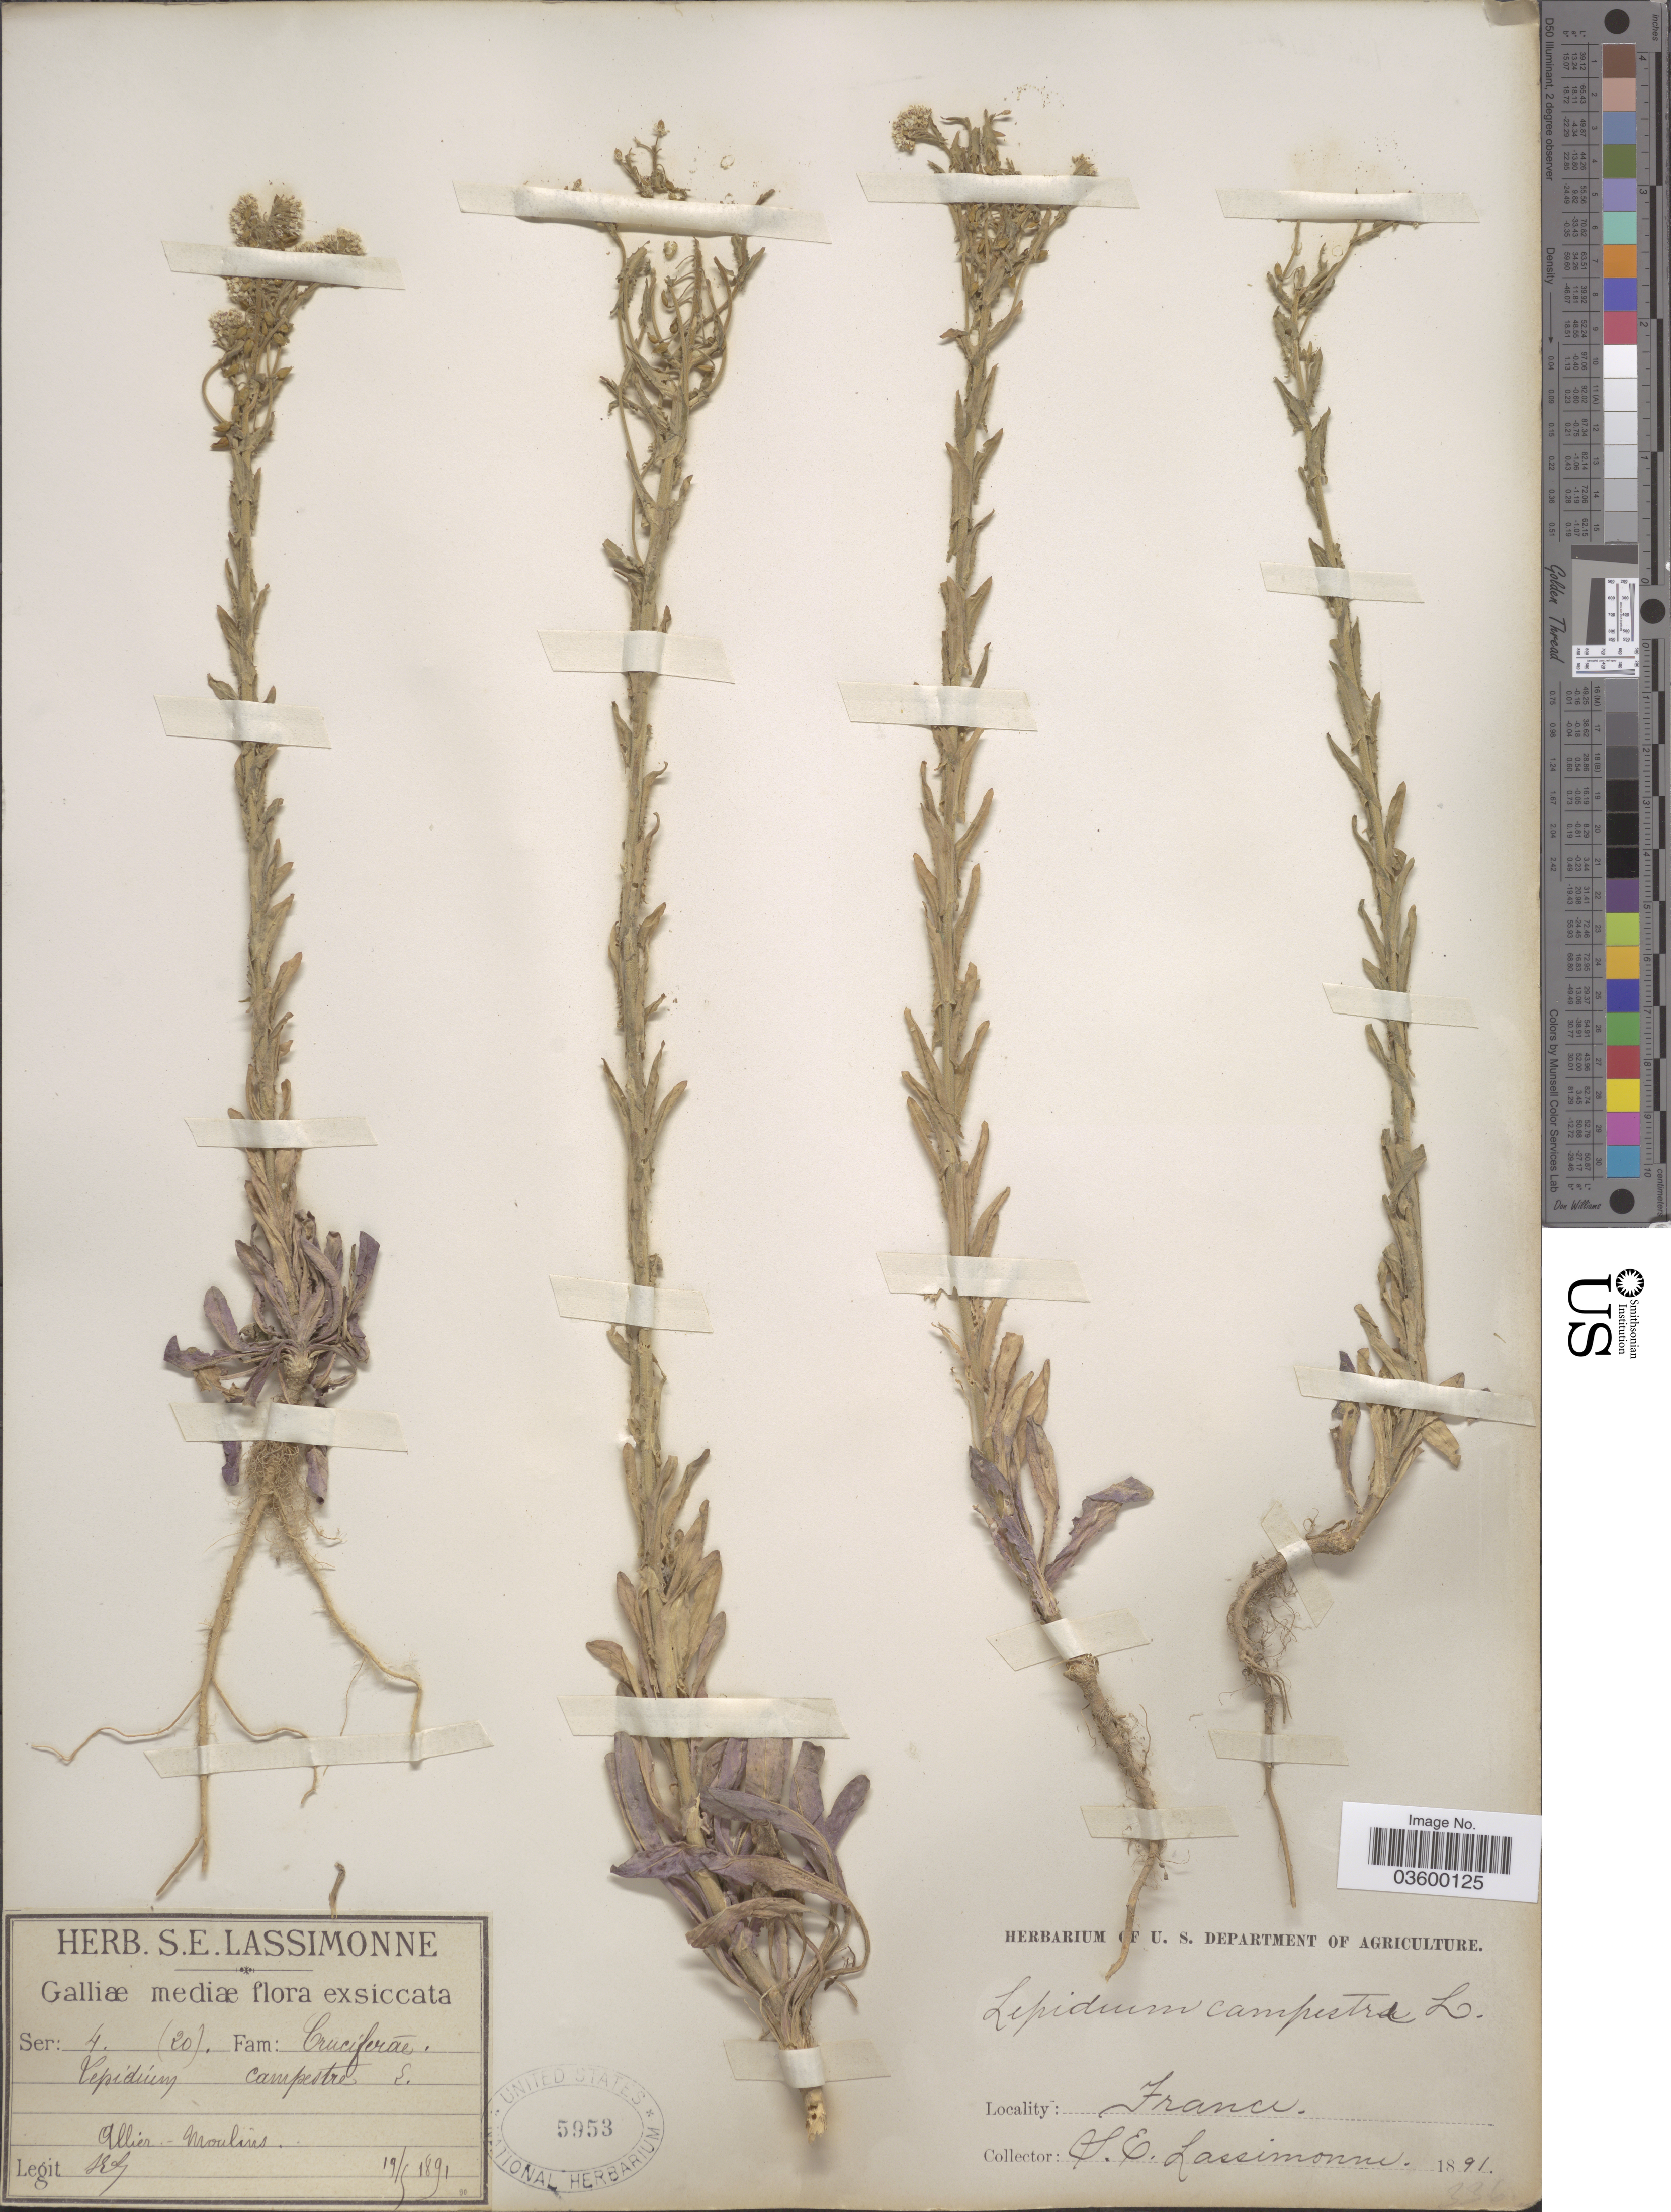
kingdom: Plantae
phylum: Tracheophyta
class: Magnoliopsida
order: Brassicales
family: Brassicaceae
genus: Lepidium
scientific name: Lepidium campestre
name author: (L.) W.T. Aiton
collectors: S. Lassimonne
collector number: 4 (20)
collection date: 1891-05-19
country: France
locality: Galliæ mediæ. Allier-Moulins.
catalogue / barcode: US 5953